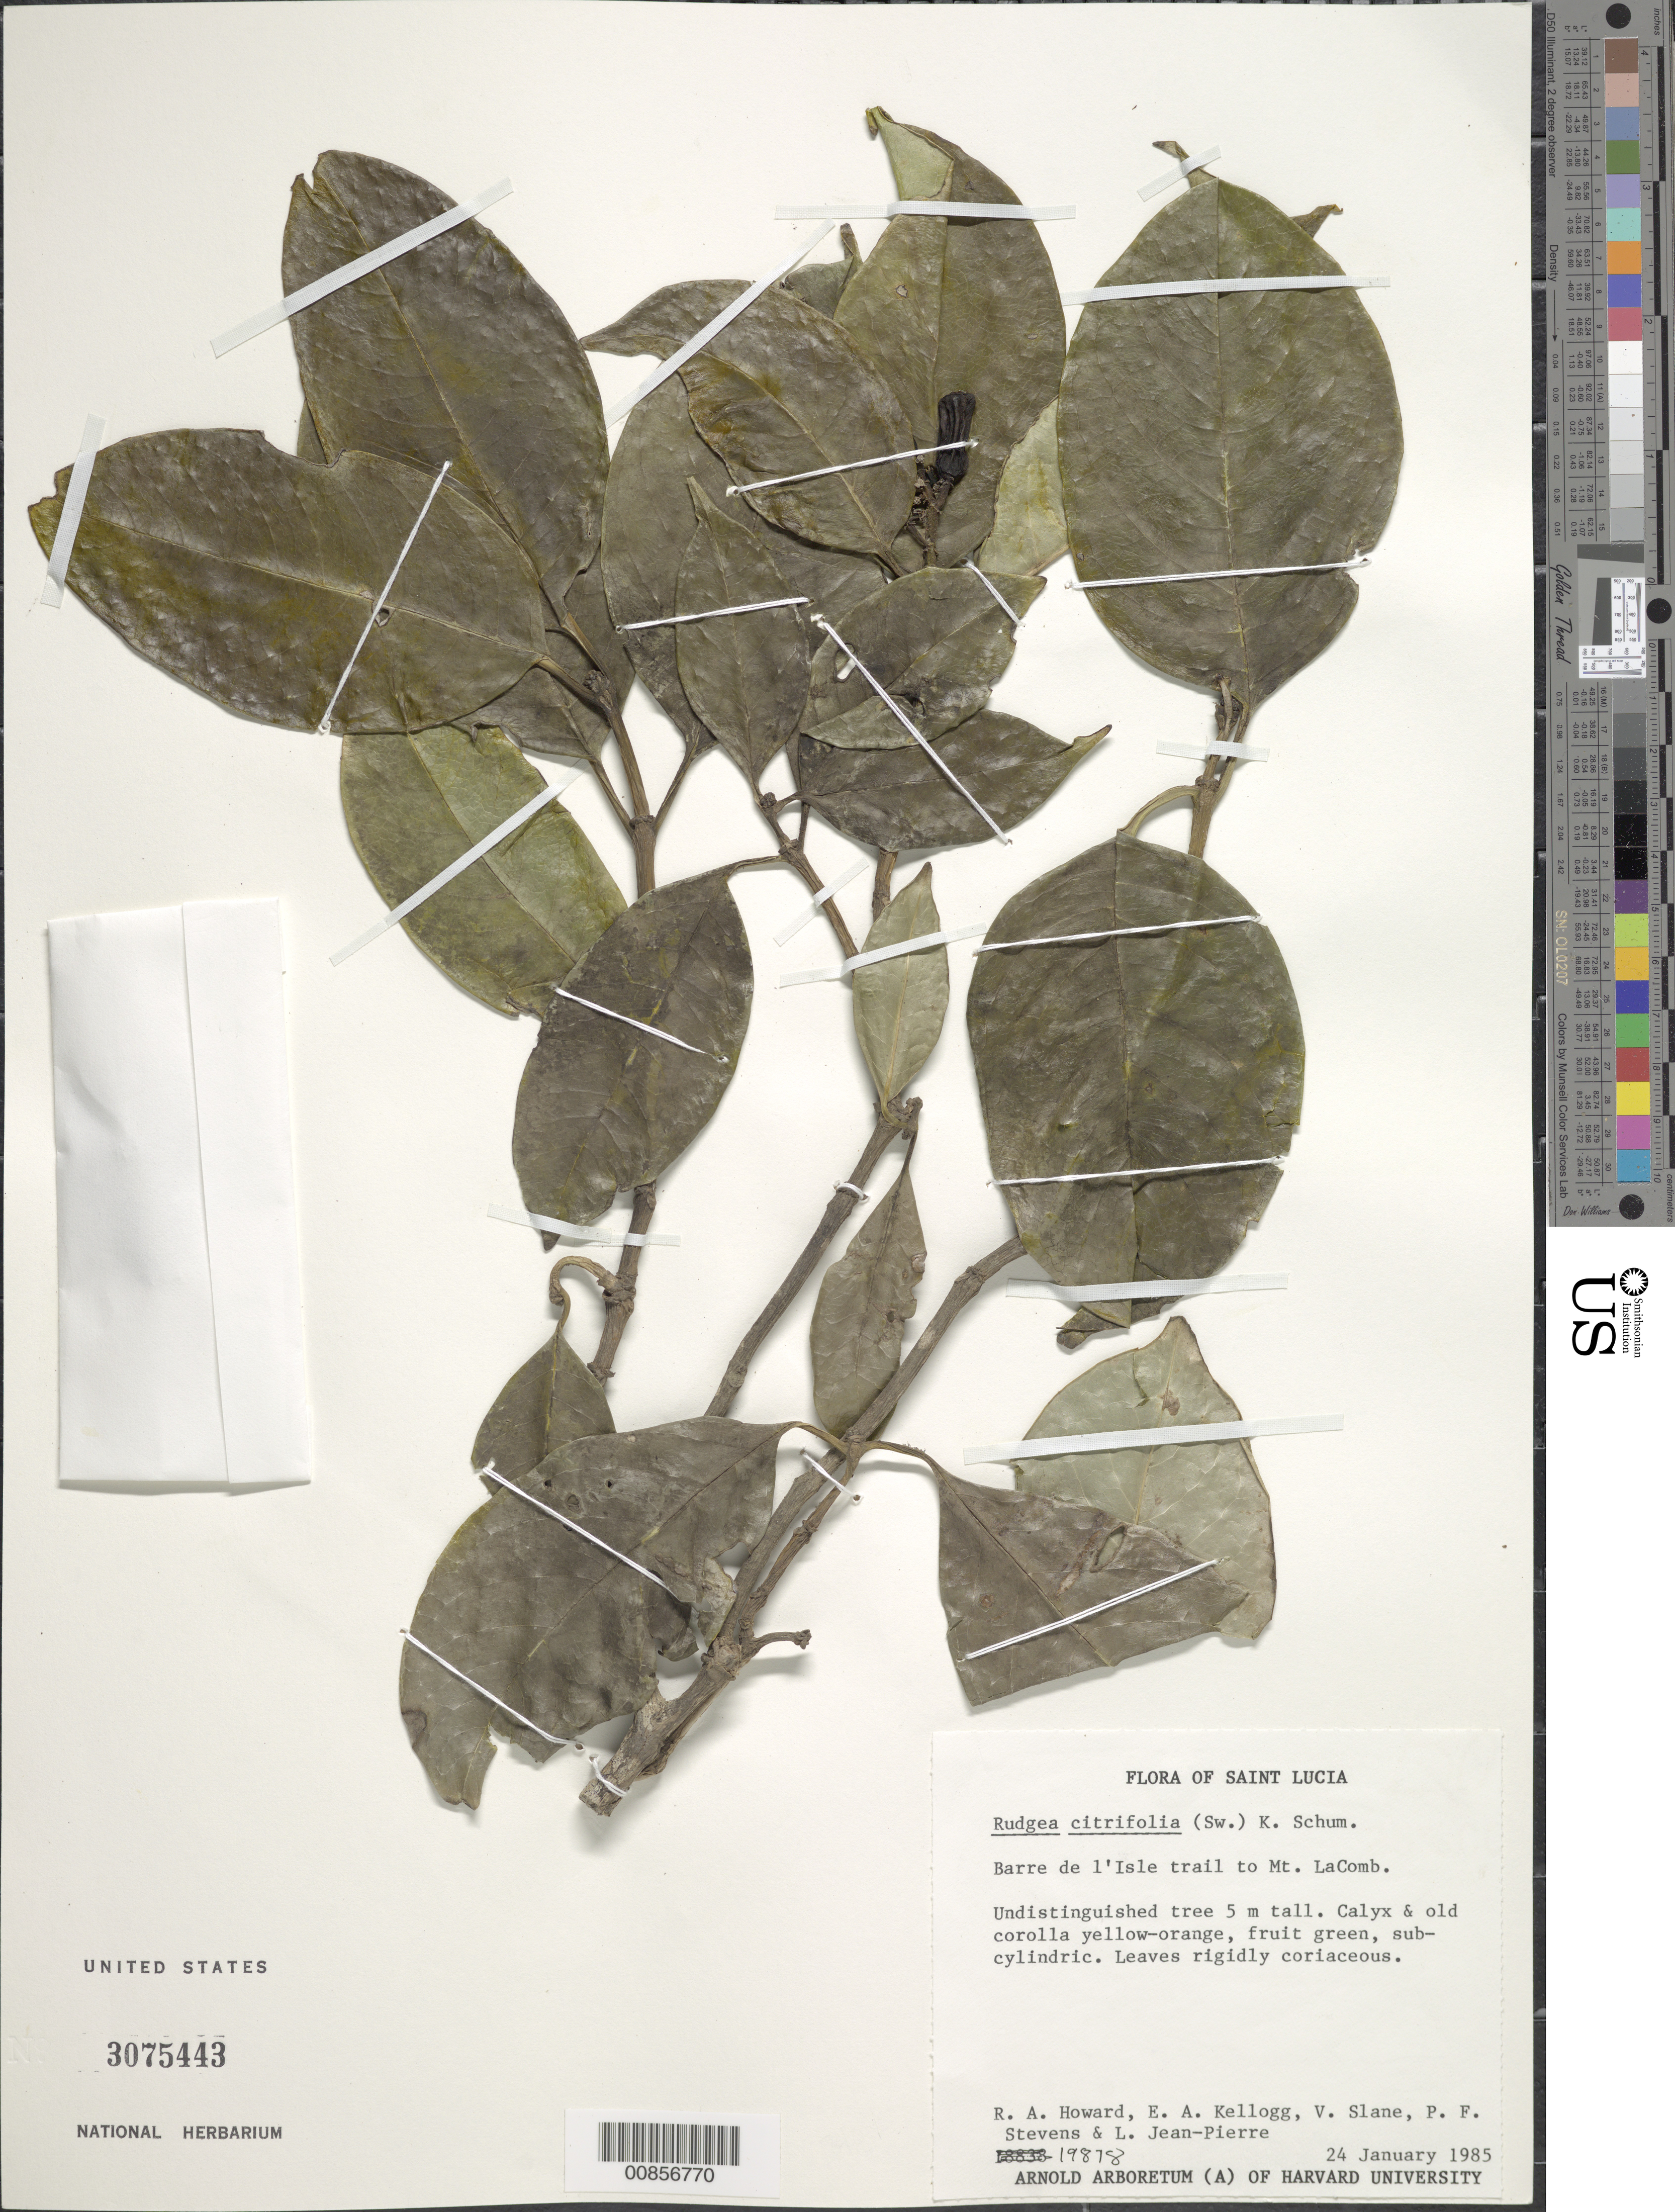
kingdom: Plantae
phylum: Tracheophyta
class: Magnoliopsida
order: Gentianales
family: Rubiaceae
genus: Rudgea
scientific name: Rudgea citrifolia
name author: (Sw.) K. Schum.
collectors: R. A. Howard, E. A. Kellogg, V. Slane, P. F. Stevens & L. L. Jean-Pierre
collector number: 19878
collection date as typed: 24 Jan 1985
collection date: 1985-01-24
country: St. Lucia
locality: Barre de l'Isle trail to Mt. LaComb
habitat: Along trail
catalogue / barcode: US 3075443